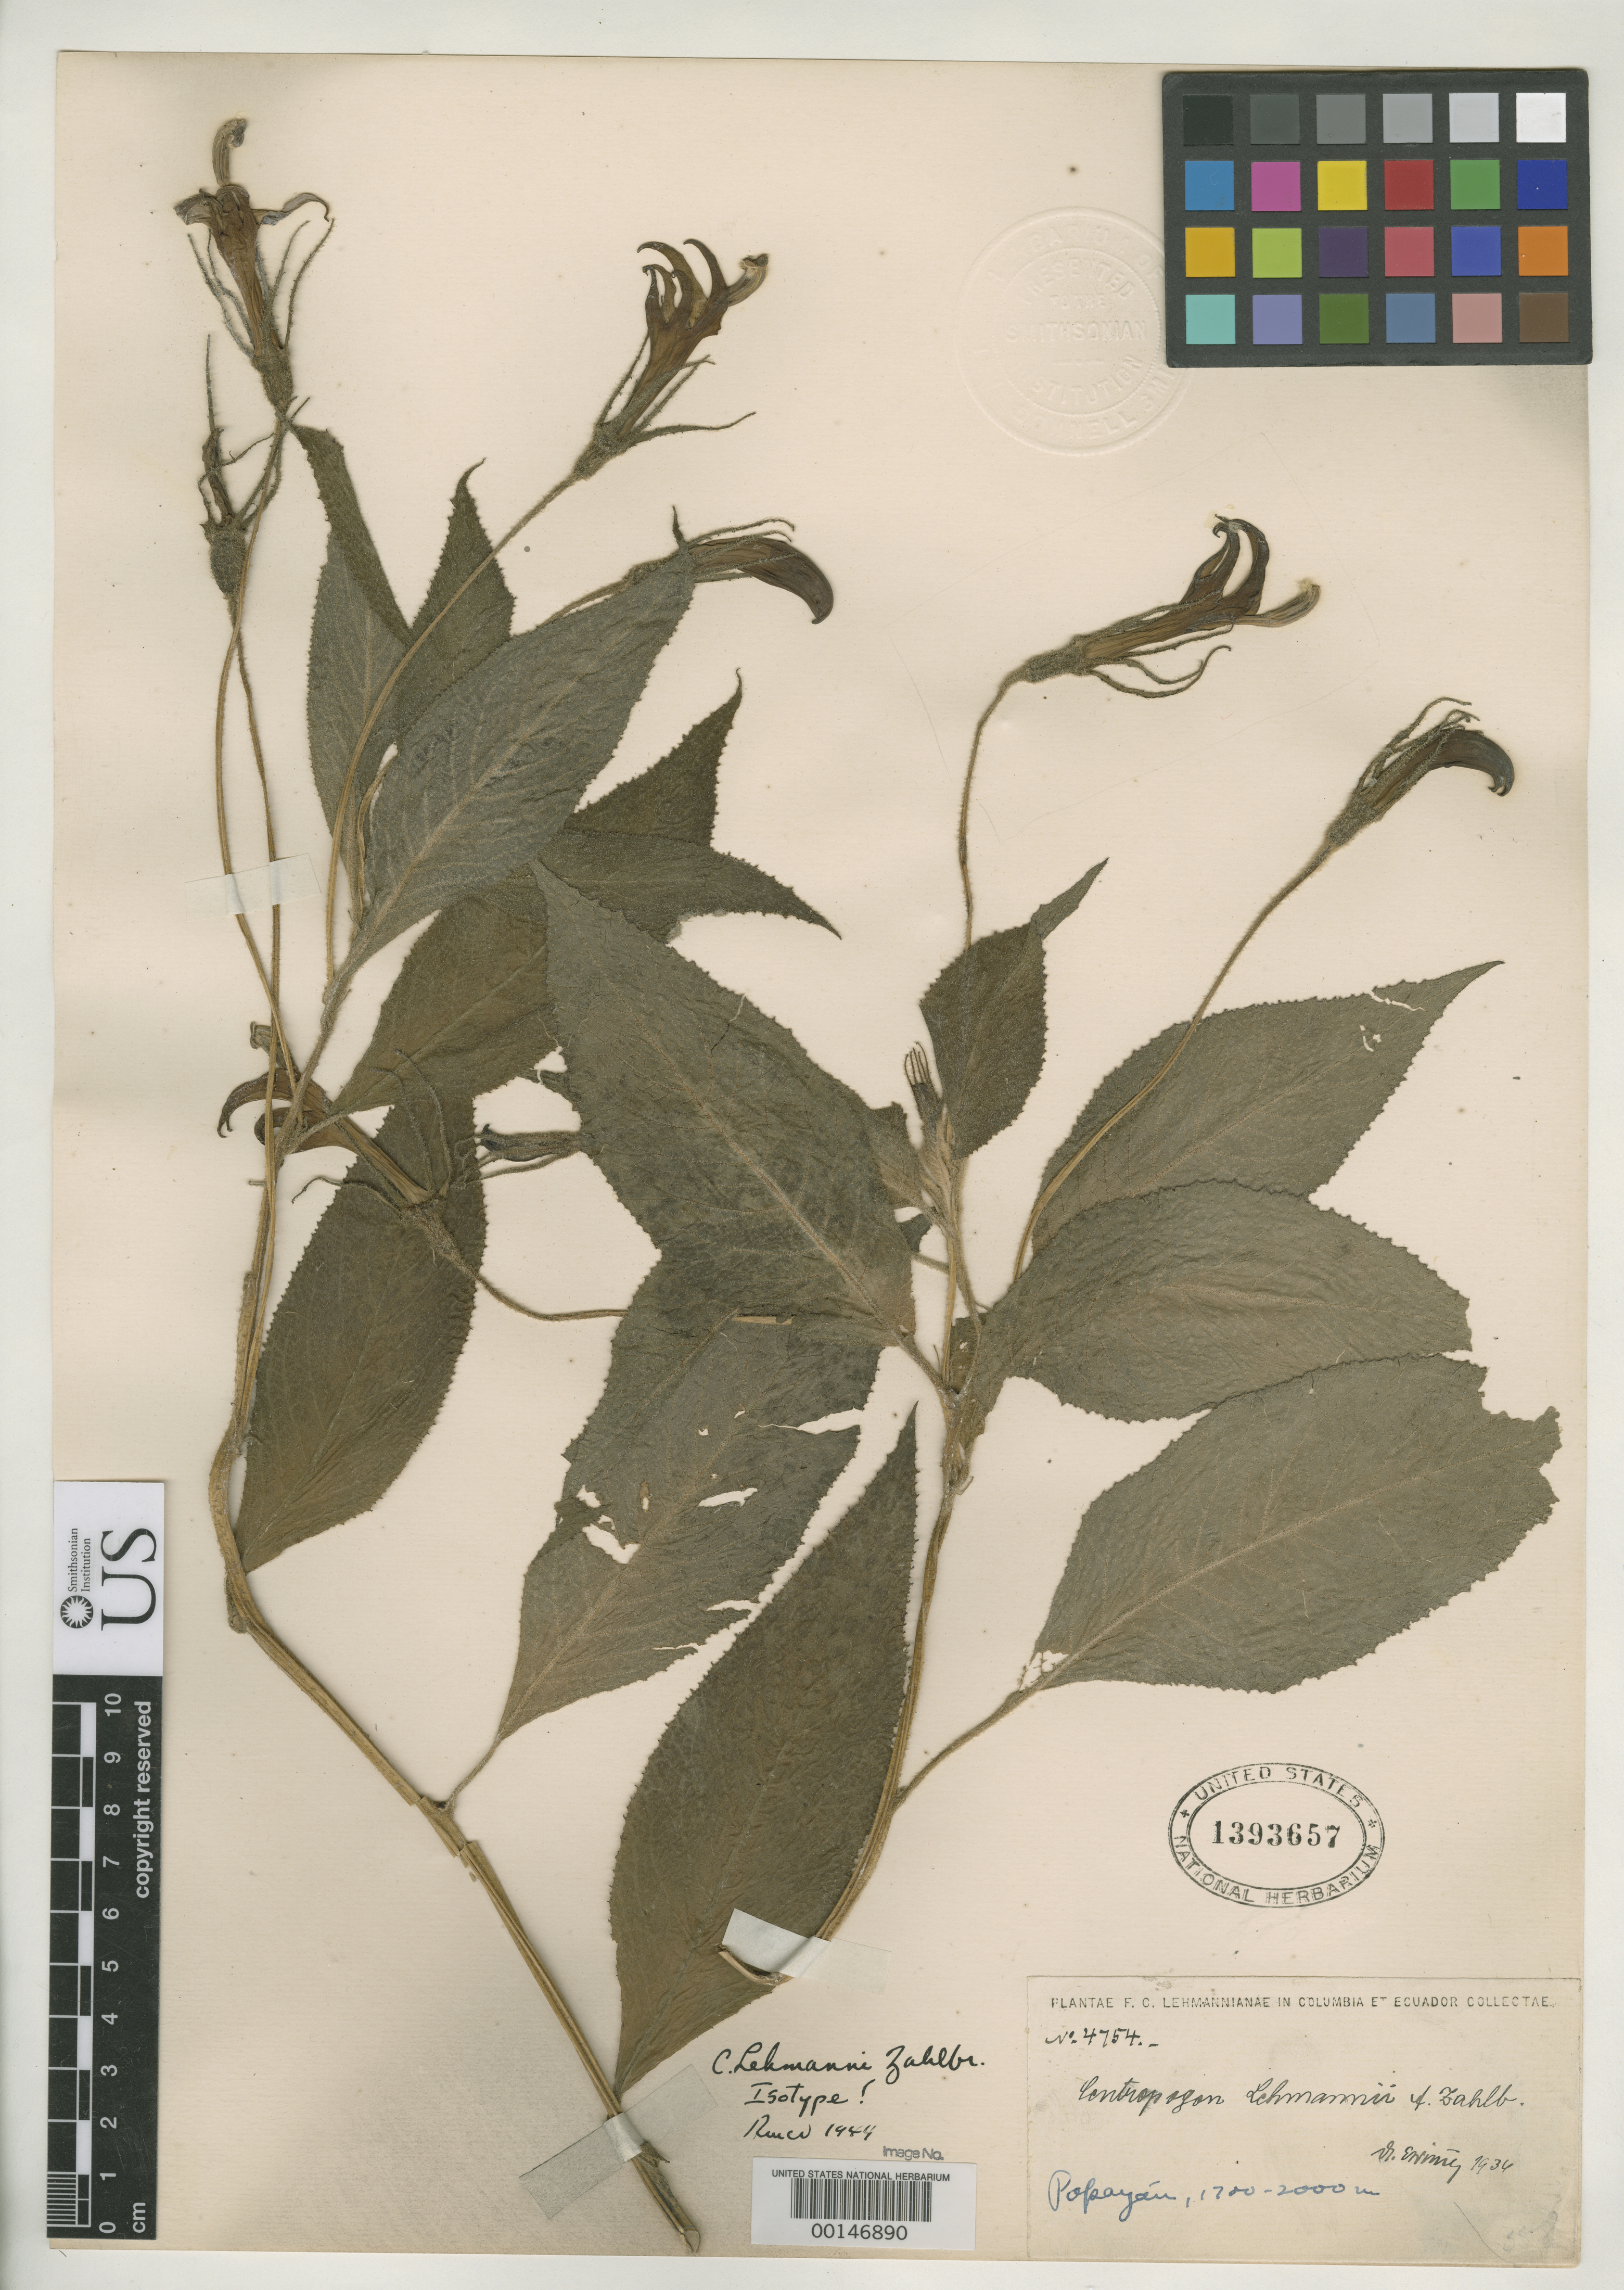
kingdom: Plantae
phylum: Tracheophyta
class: Magnoliopsida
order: Asterales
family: Campanulaceae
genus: Centropogon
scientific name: Centropogon lehmannii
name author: Zahlbr.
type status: Syntype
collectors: F. C. Lehmann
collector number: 4754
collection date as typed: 1936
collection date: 1936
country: Colombia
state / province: Cauca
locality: Popayan.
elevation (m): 1700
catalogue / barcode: US 1393657